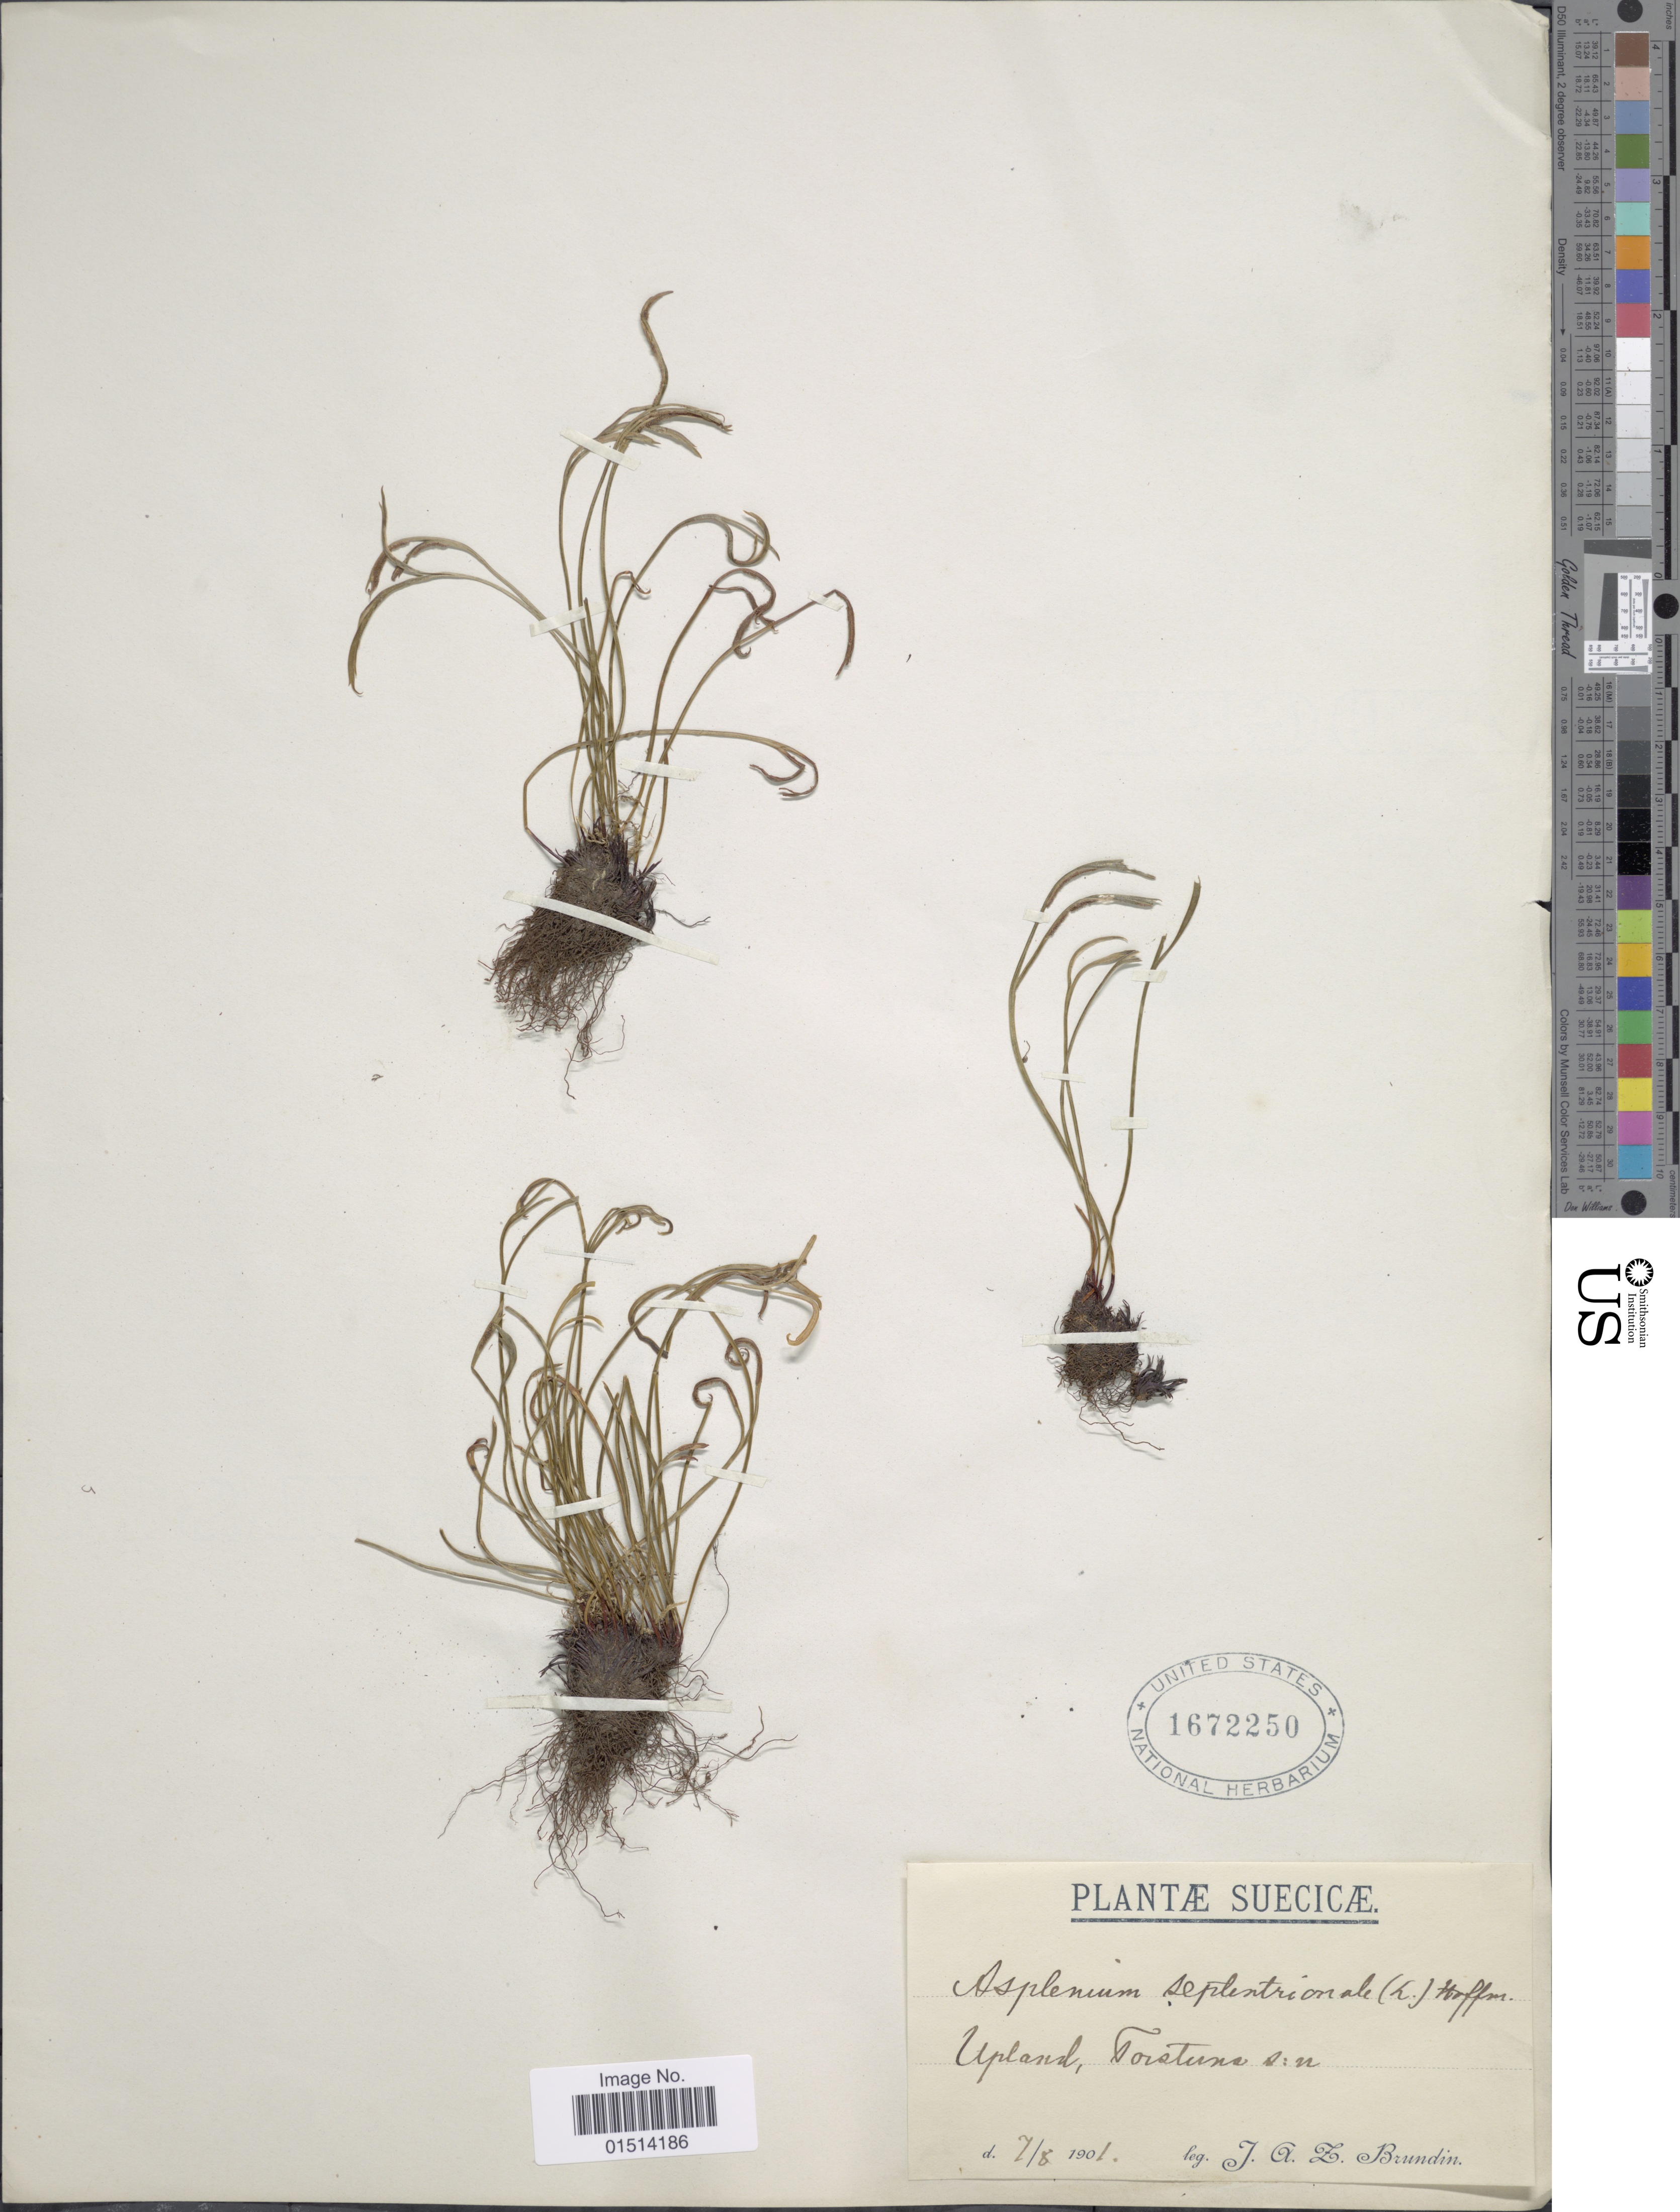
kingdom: Plantae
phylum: Tracheophyta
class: Polypodiopsida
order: Polypodiales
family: Aspleniaceae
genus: Asplenium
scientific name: Asplenium septentrionale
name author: (L.) Hoffm.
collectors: J. Brundin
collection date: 1901-07-08 or 1901-08-07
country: Sweden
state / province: Uppsala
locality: Torstuna sn,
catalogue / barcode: US 1672250